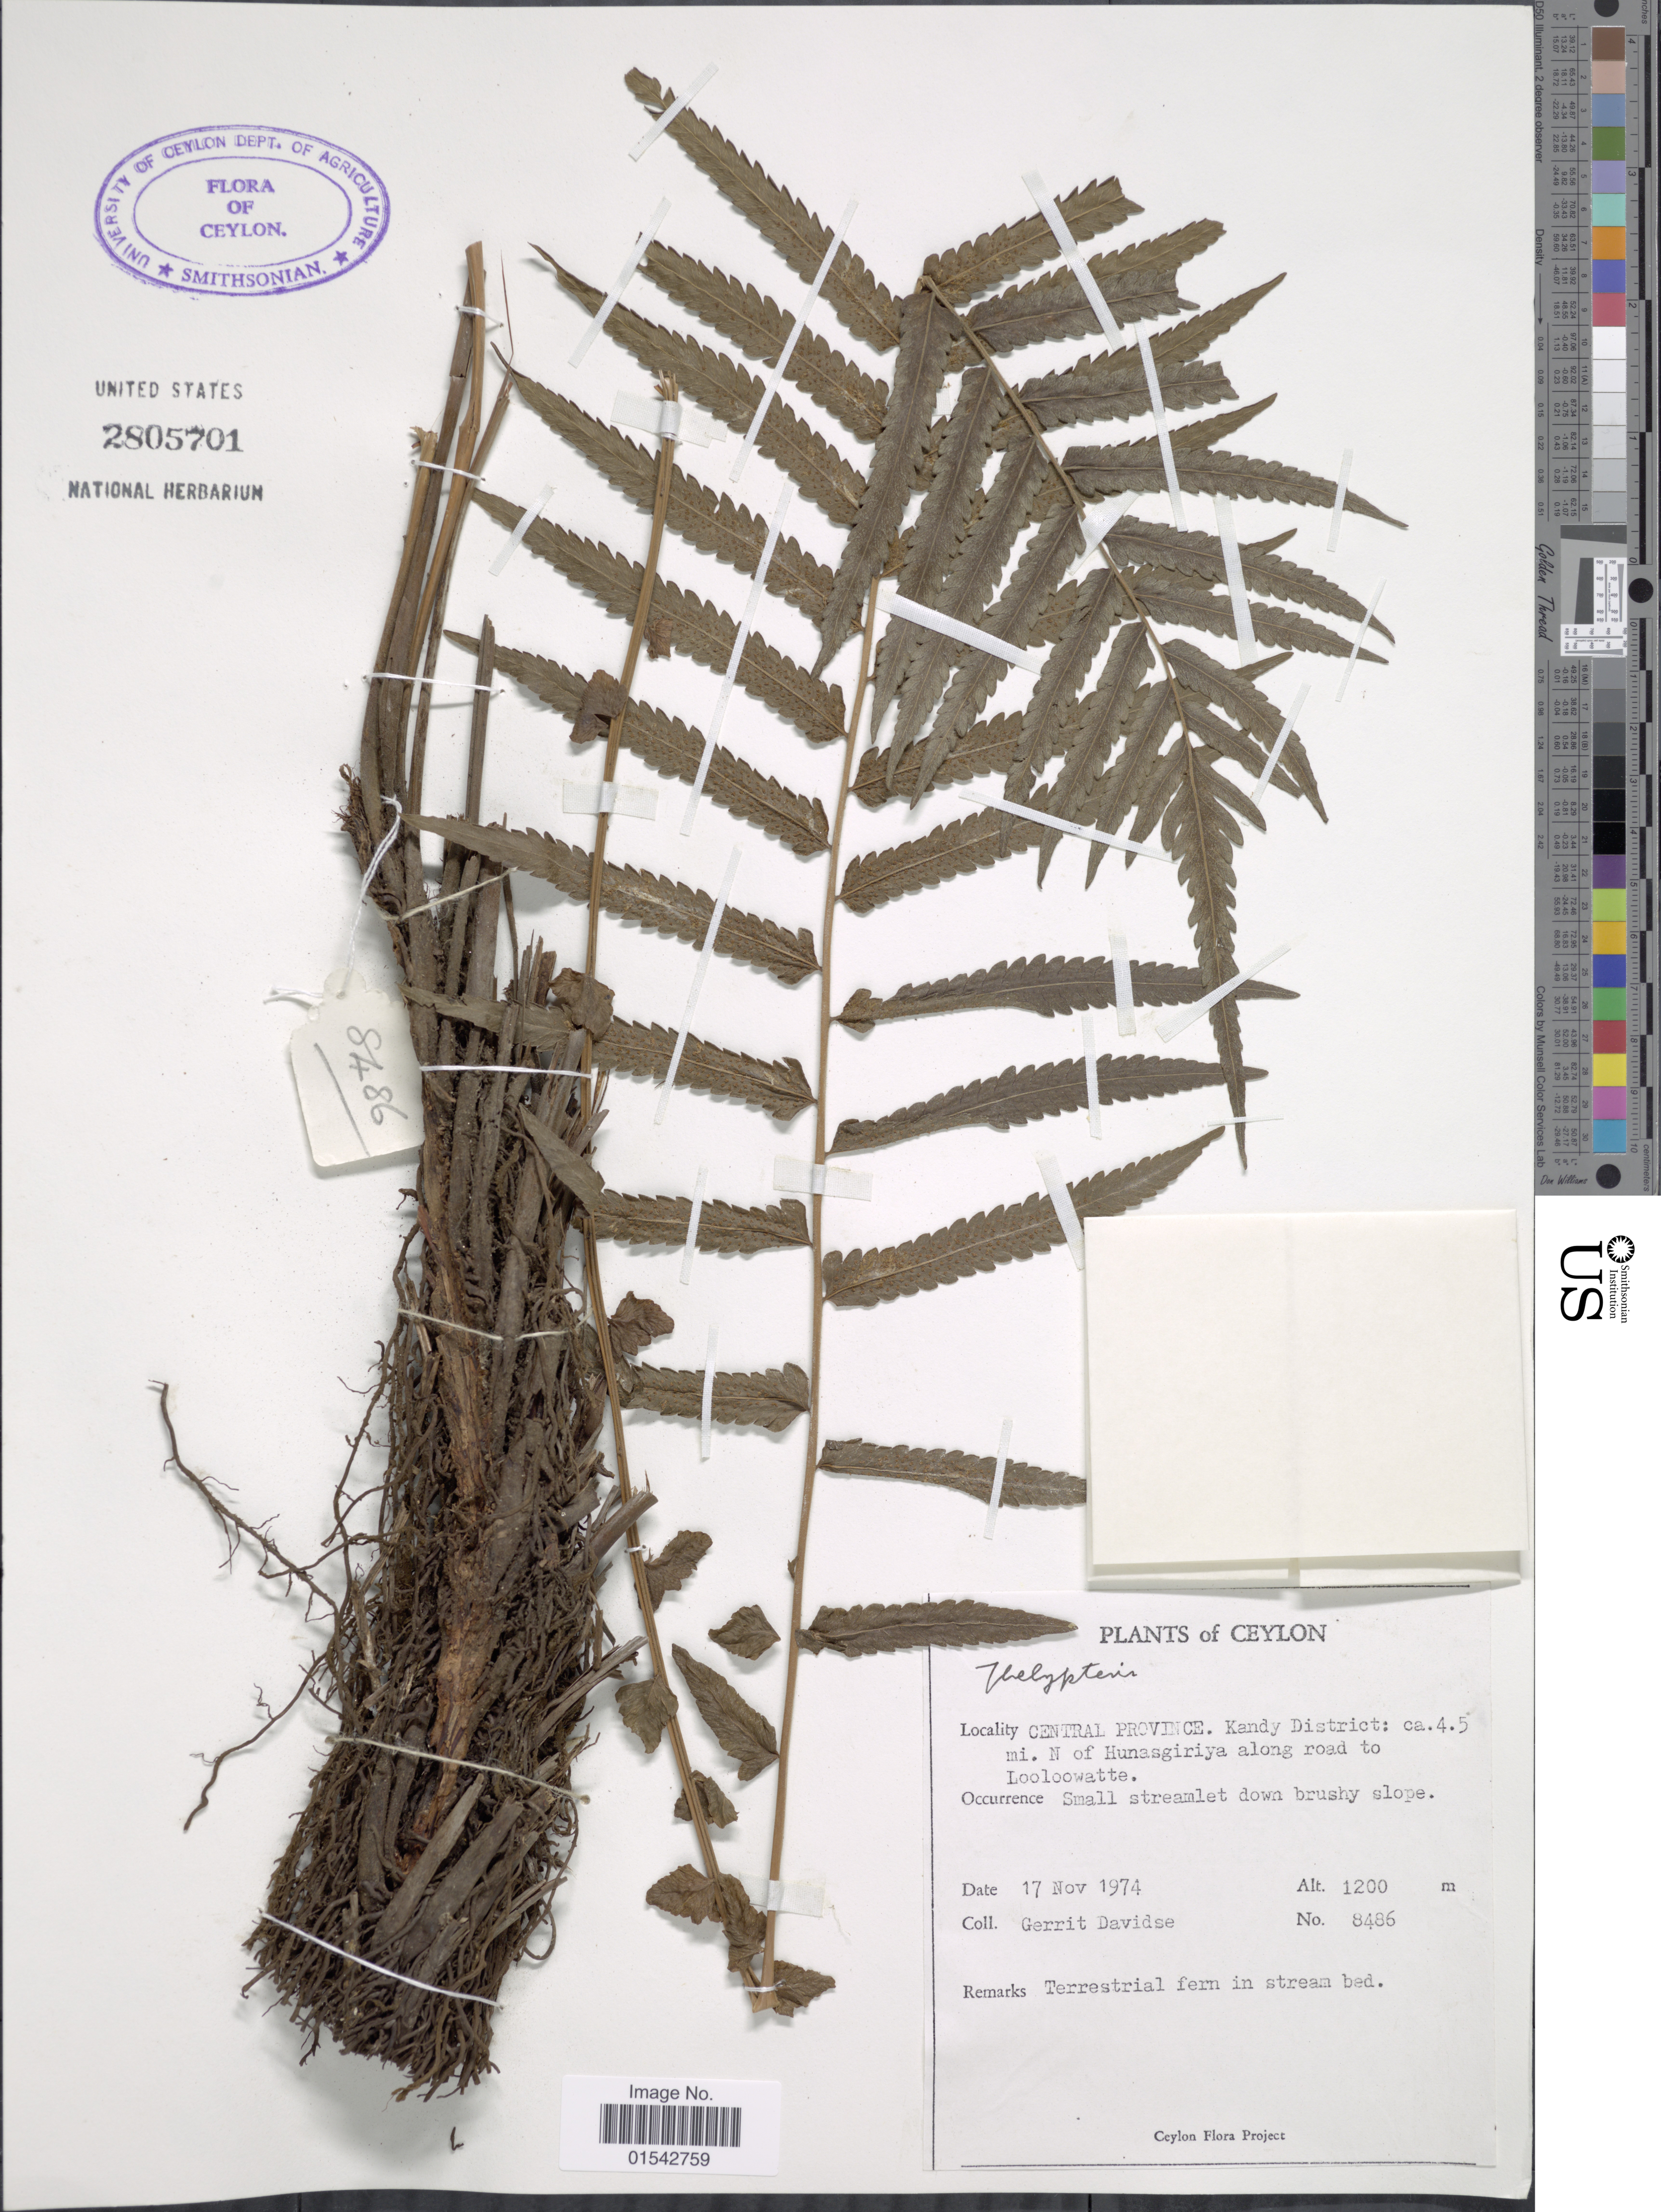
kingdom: Plantae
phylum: Tracheophyta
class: Polypodiopsida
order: Polypodiales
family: Thelypteridaceae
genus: Cyclosorus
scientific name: Cyclosorus sp.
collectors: G. Davidse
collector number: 8486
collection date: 1974-11-17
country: Sri Lanka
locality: Ceylon, Central Province, Kandy District: ca. 4.5 mi. N of Hunasgiriya along road to Looloowatte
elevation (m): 1200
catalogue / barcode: US 2805701